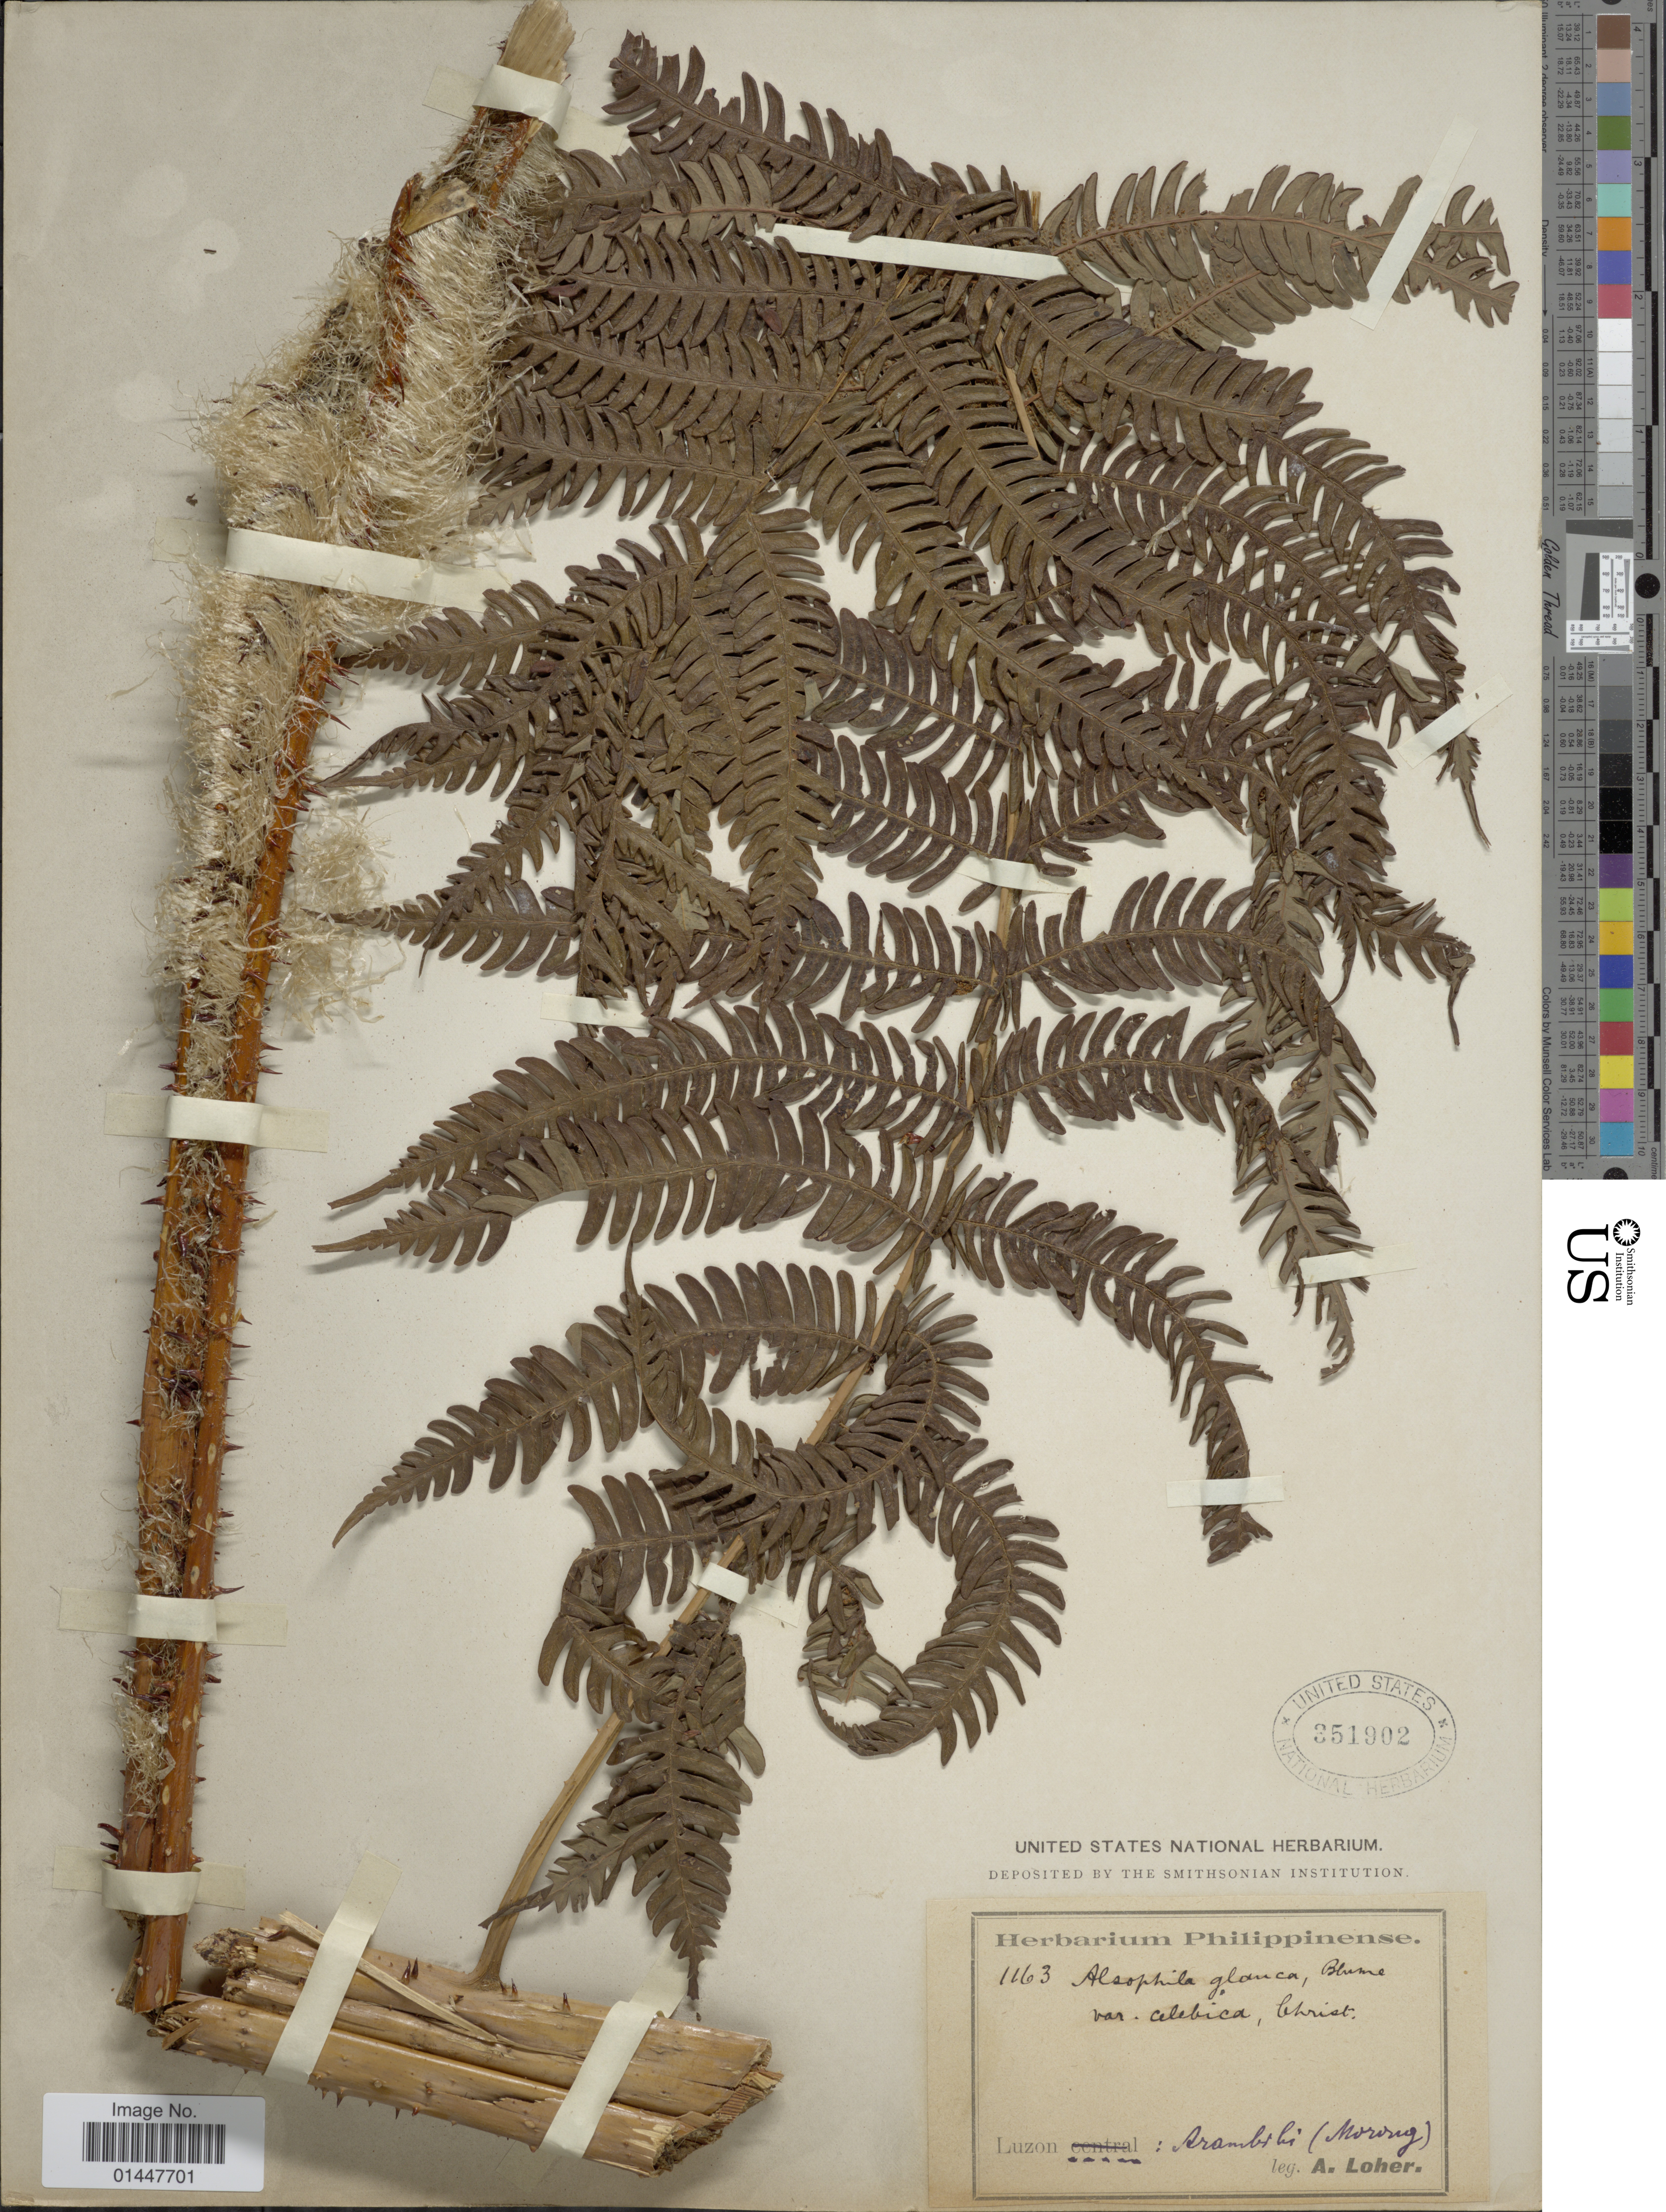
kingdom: Plantae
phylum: Tracheophyta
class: Polypodiopsida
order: Cyatheales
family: Cyatheaceae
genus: Sphaeropteris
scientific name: Sphaeropteris glauca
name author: (Blume) R.M. Tryon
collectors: A. Loher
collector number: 1163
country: Philippines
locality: Luzon: Arambibi (Morong)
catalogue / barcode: US 351902